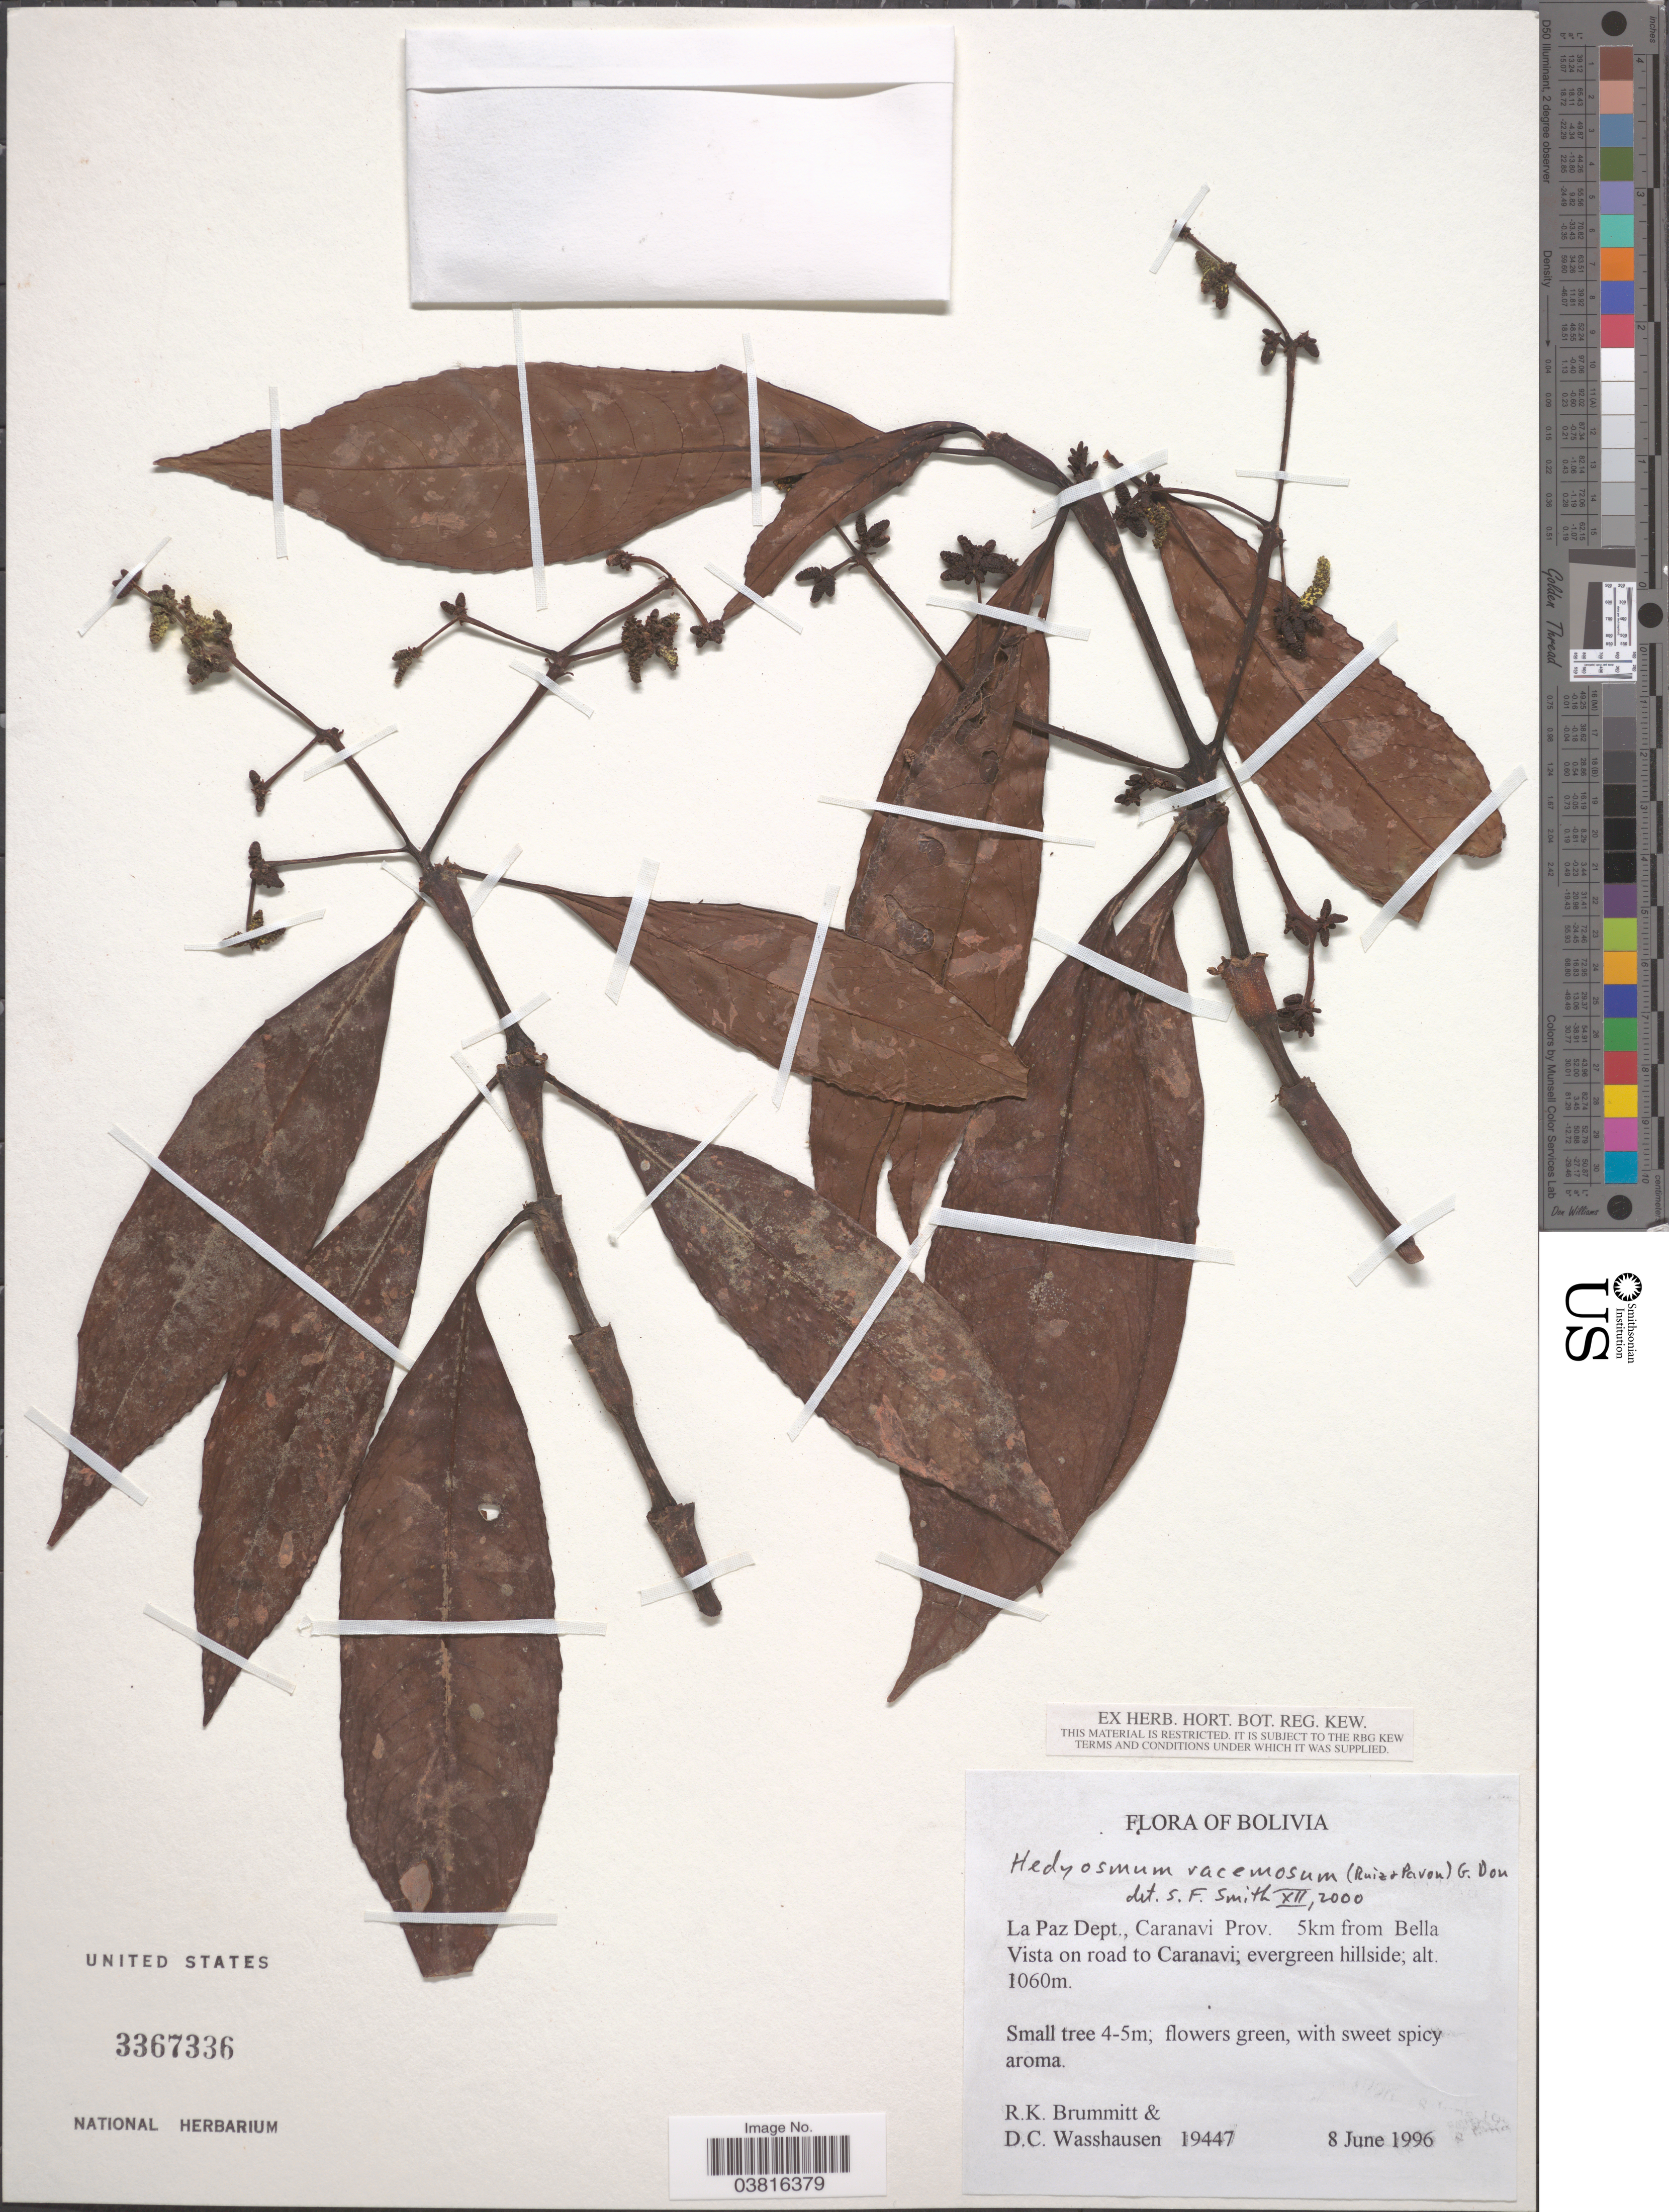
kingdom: Plantae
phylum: Tracheophyta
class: Magnoliopsida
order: Chloranthales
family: Chloranthaceae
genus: Hedyosmum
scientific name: Hedyosmum racemosum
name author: (Ruiz & Pav.) G. Don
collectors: R. K. Brummitt & D. C. Wasshausen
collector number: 19447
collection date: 1996-06-08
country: Bolivia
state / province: La Paz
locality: La Paz Dept., Caranavi Prov. 5km from Bella Vista on road to Caranavi.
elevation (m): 1060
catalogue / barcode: US 3367336